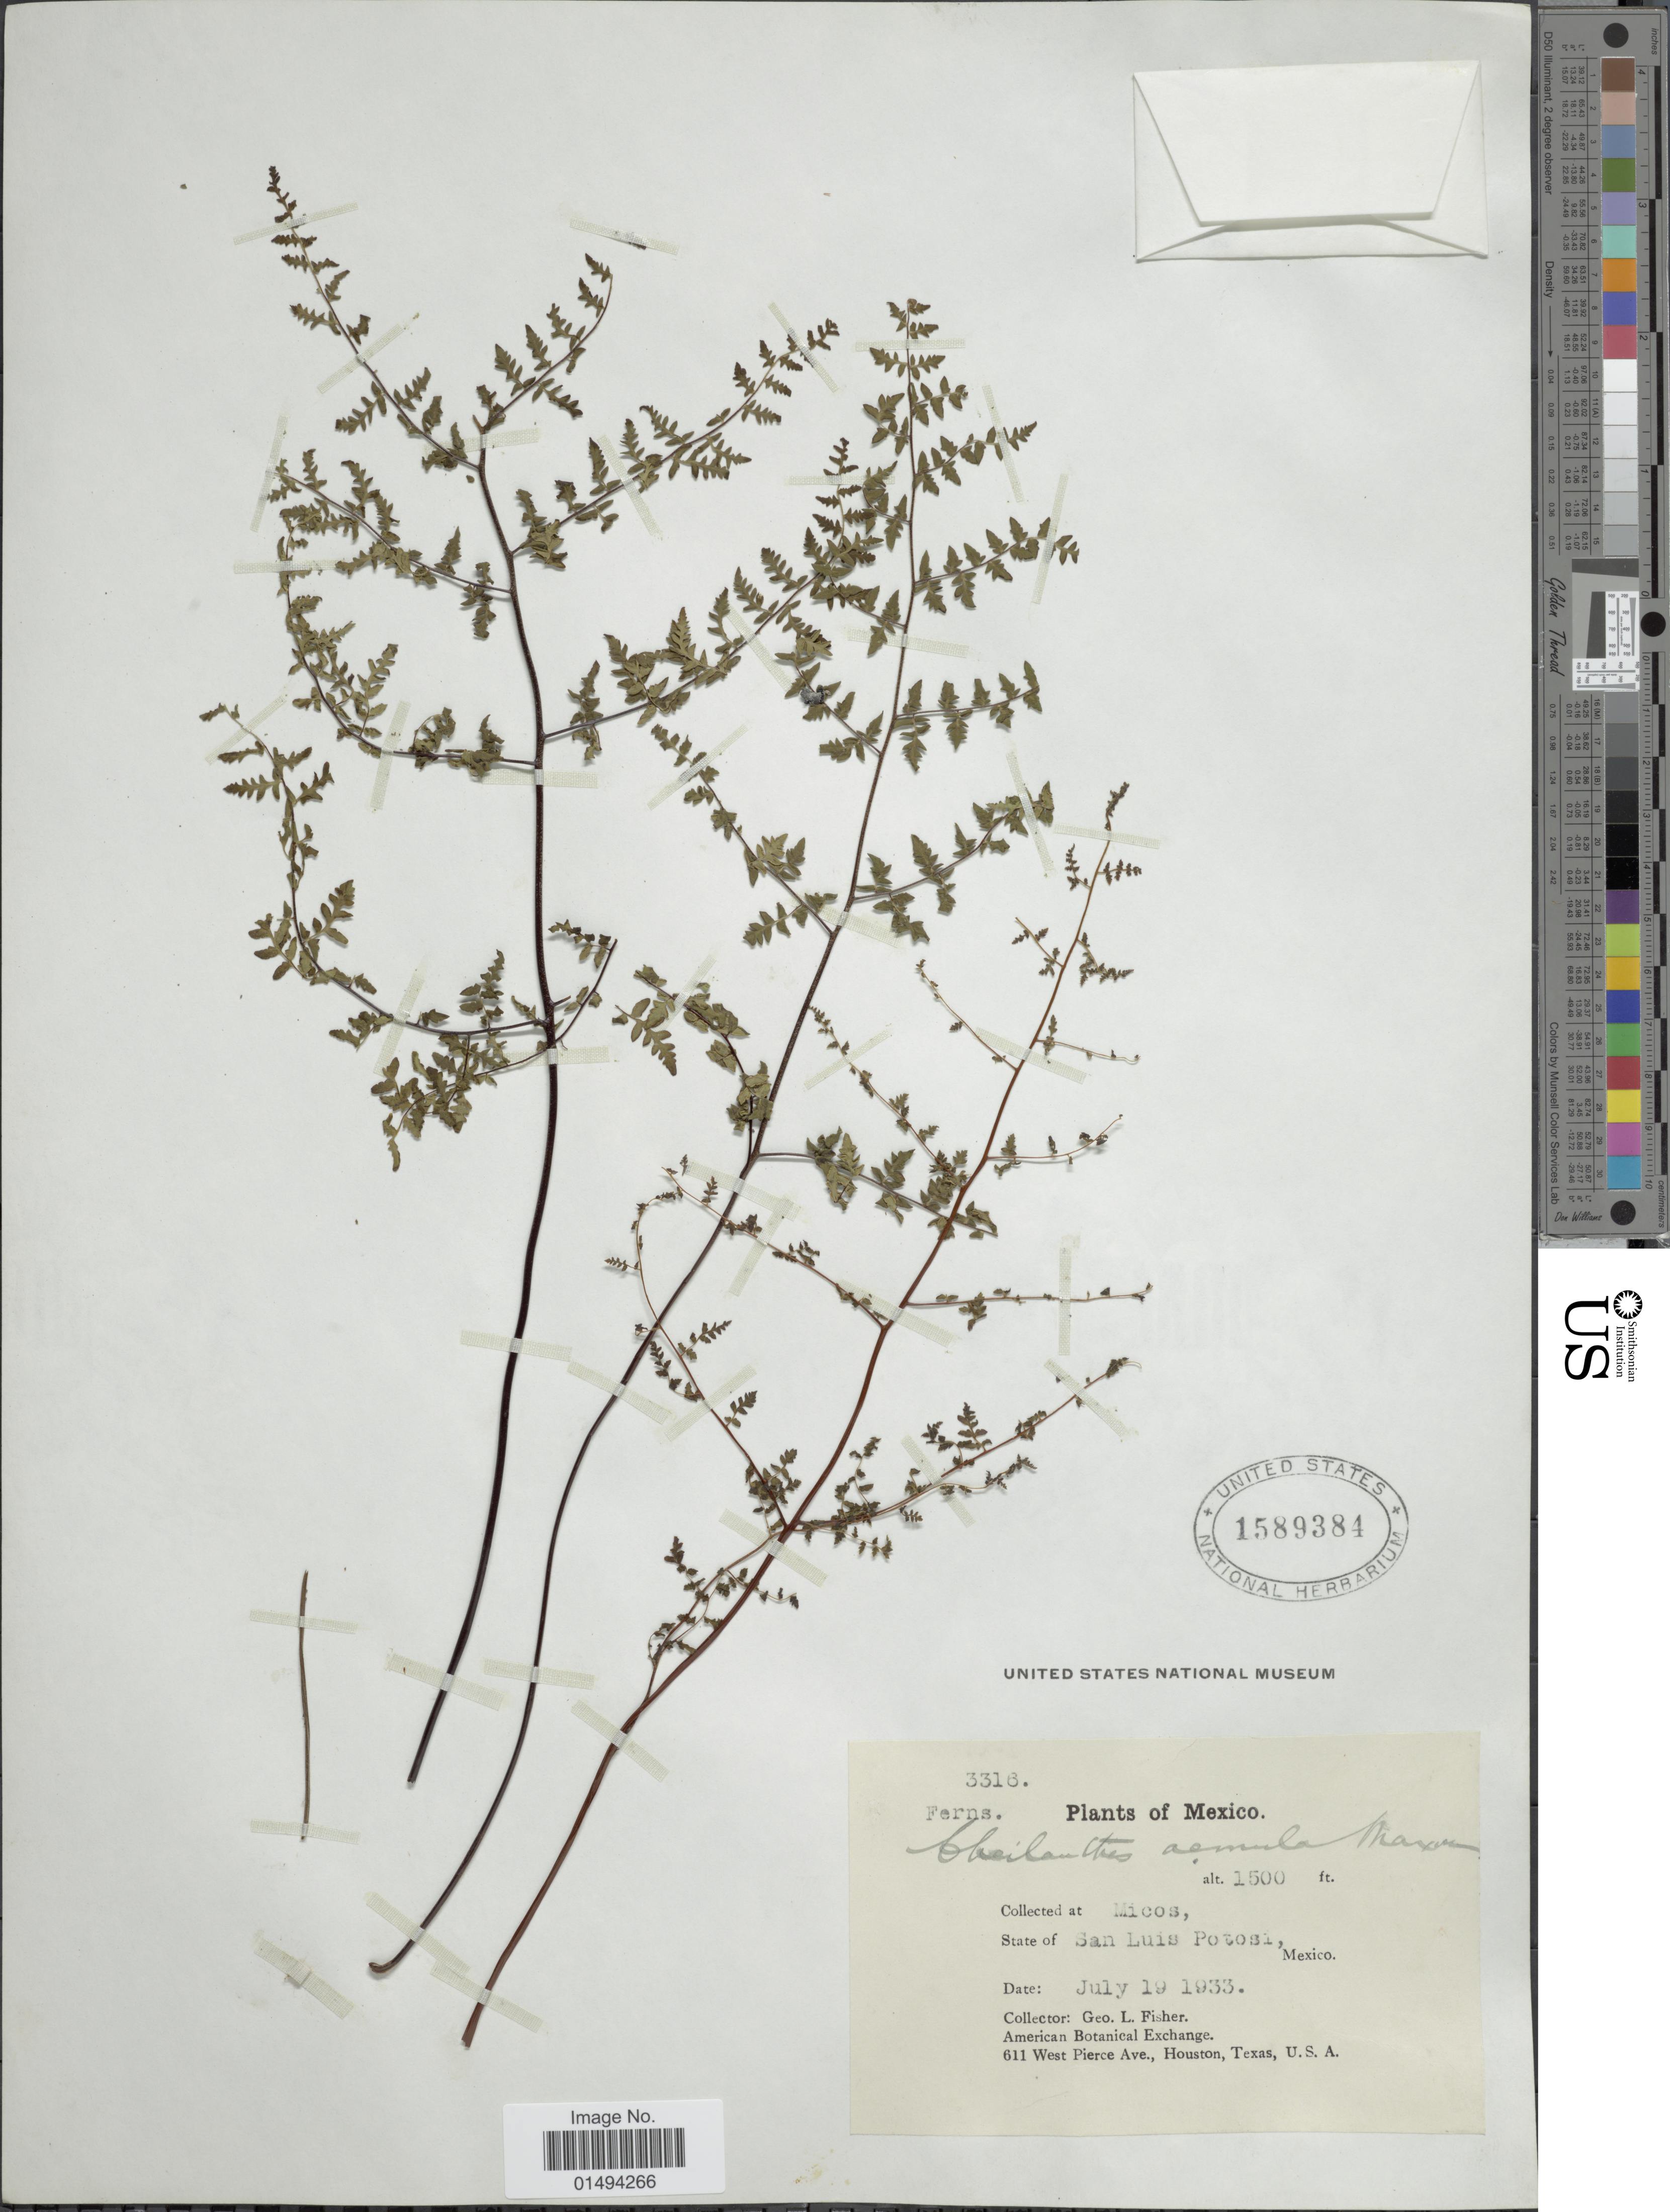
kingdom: Plantae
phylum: Tracheophyta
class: Polypodiopsida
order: Polypodiales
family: Pteridaceae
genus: Myriopteris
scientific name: Myriopteris aemula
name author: (Maxon) Grusz & Windham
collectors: G. L. Fisher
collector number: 3316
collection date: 1933-07-19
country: Mexico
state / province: San Luis Potosí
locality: Micos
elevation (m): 457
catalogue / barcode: US 1589384